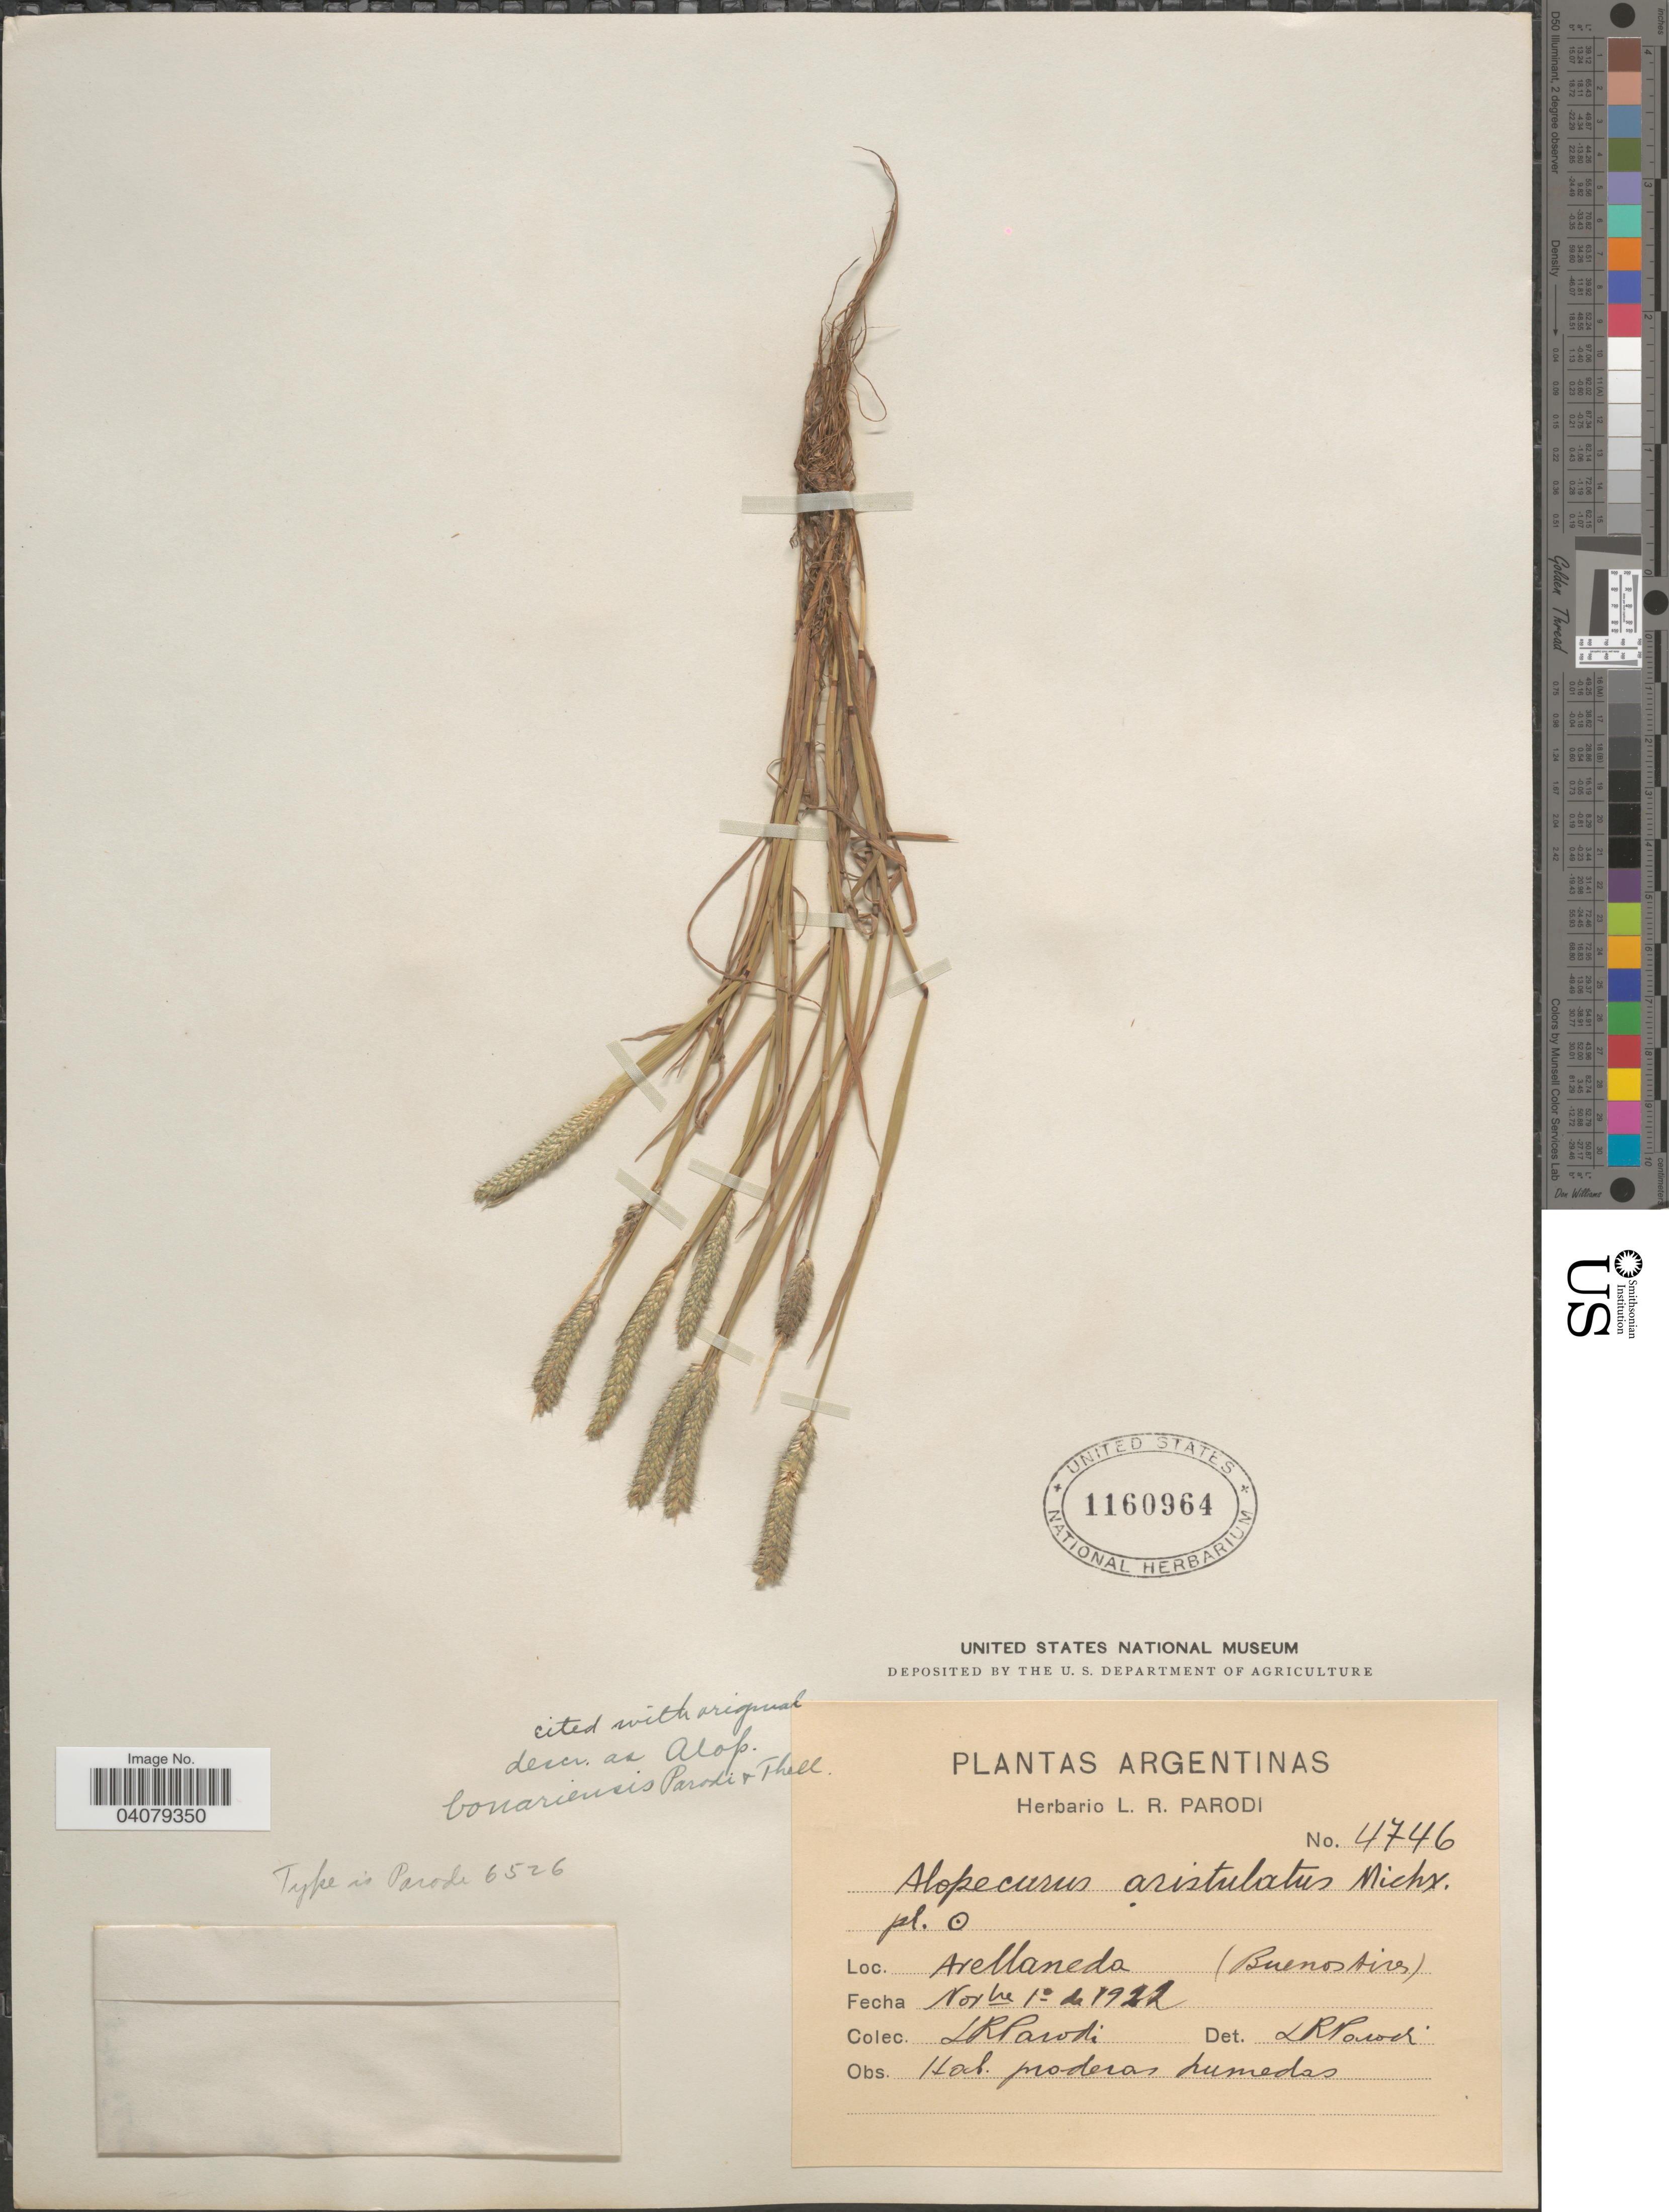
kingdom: Plantae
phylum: Tracheophyta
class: Liliopsida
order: Poales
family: Poaceae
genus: Alopecurus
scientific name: Alopecurus bonariensis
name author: Parodi & Thell.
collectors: L. R. Parodi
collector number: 4746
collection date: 1921-01-01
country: Argentina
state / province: Buenos Aires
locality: Arellaneda.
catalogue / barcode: US 1160964